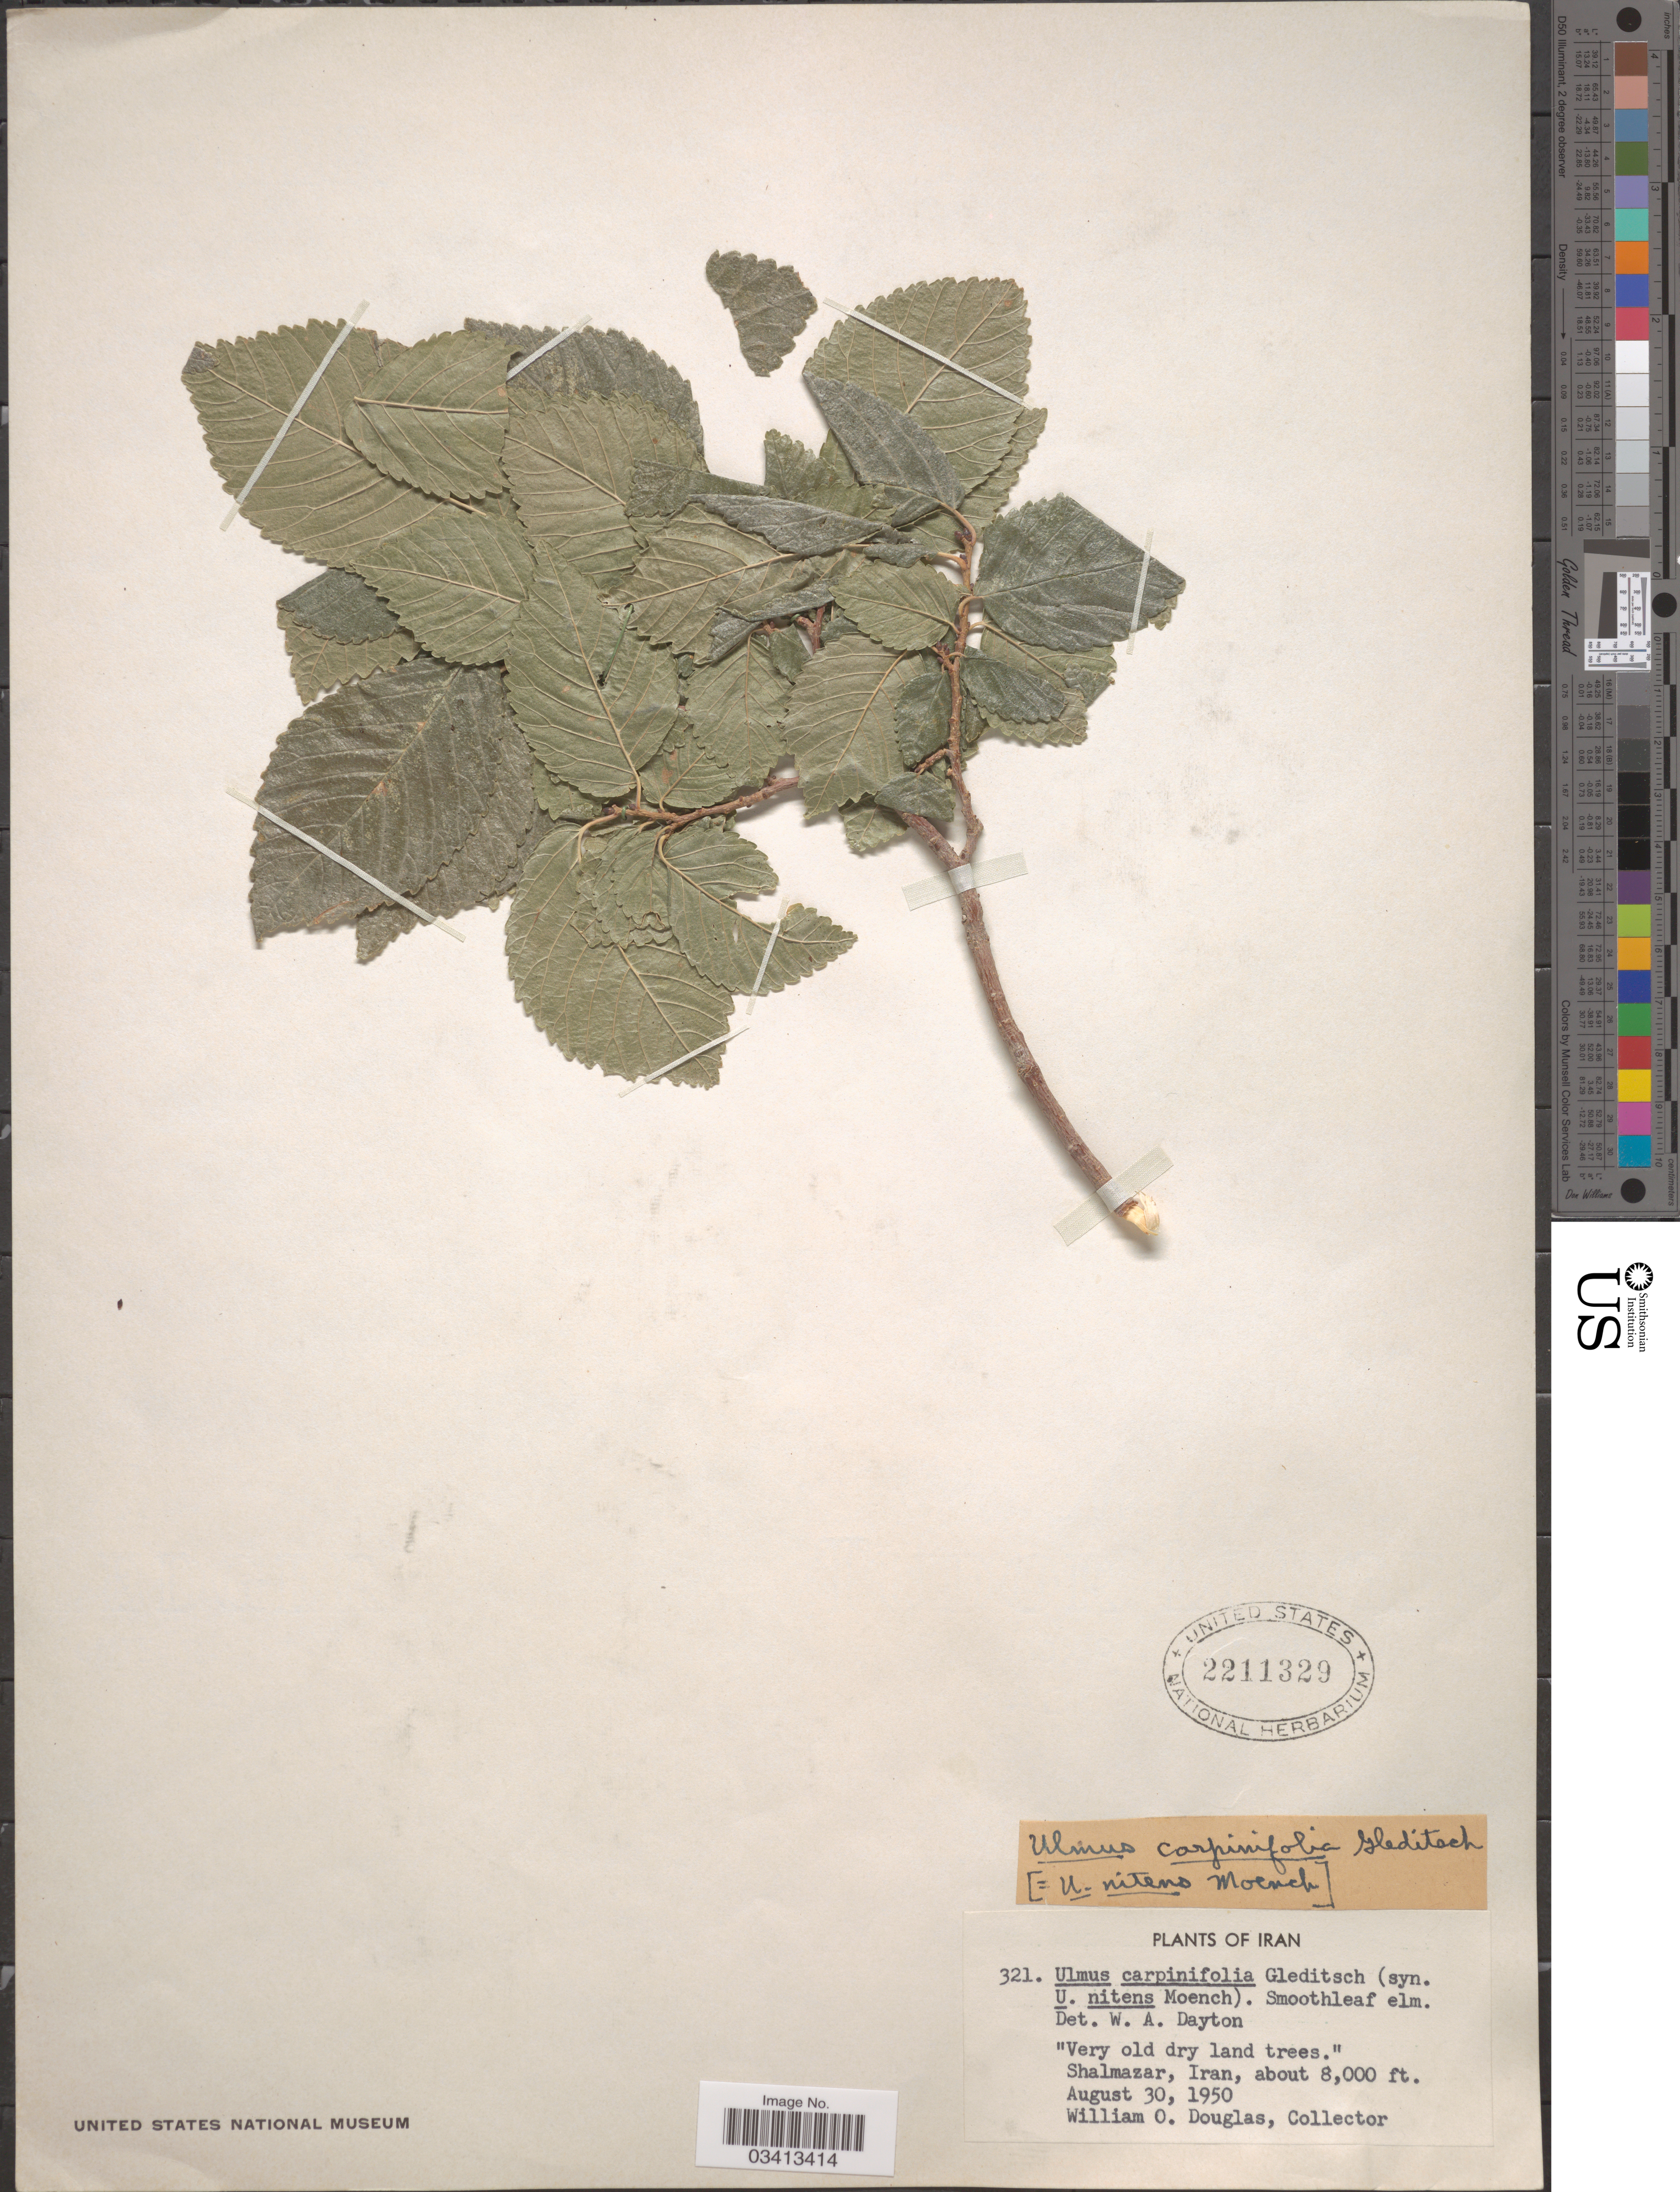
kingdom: Plantae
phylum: Tracheophyta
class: Magnoliopsida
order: Rosales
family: Ulmaceae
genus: Ulmus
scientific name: Ulmus carpinifolia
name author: Gled.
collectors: W. Douglas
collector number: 321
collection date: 1950-08-30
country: Iran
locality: Shalmazar.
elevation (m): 2438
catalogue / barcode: US 2211329